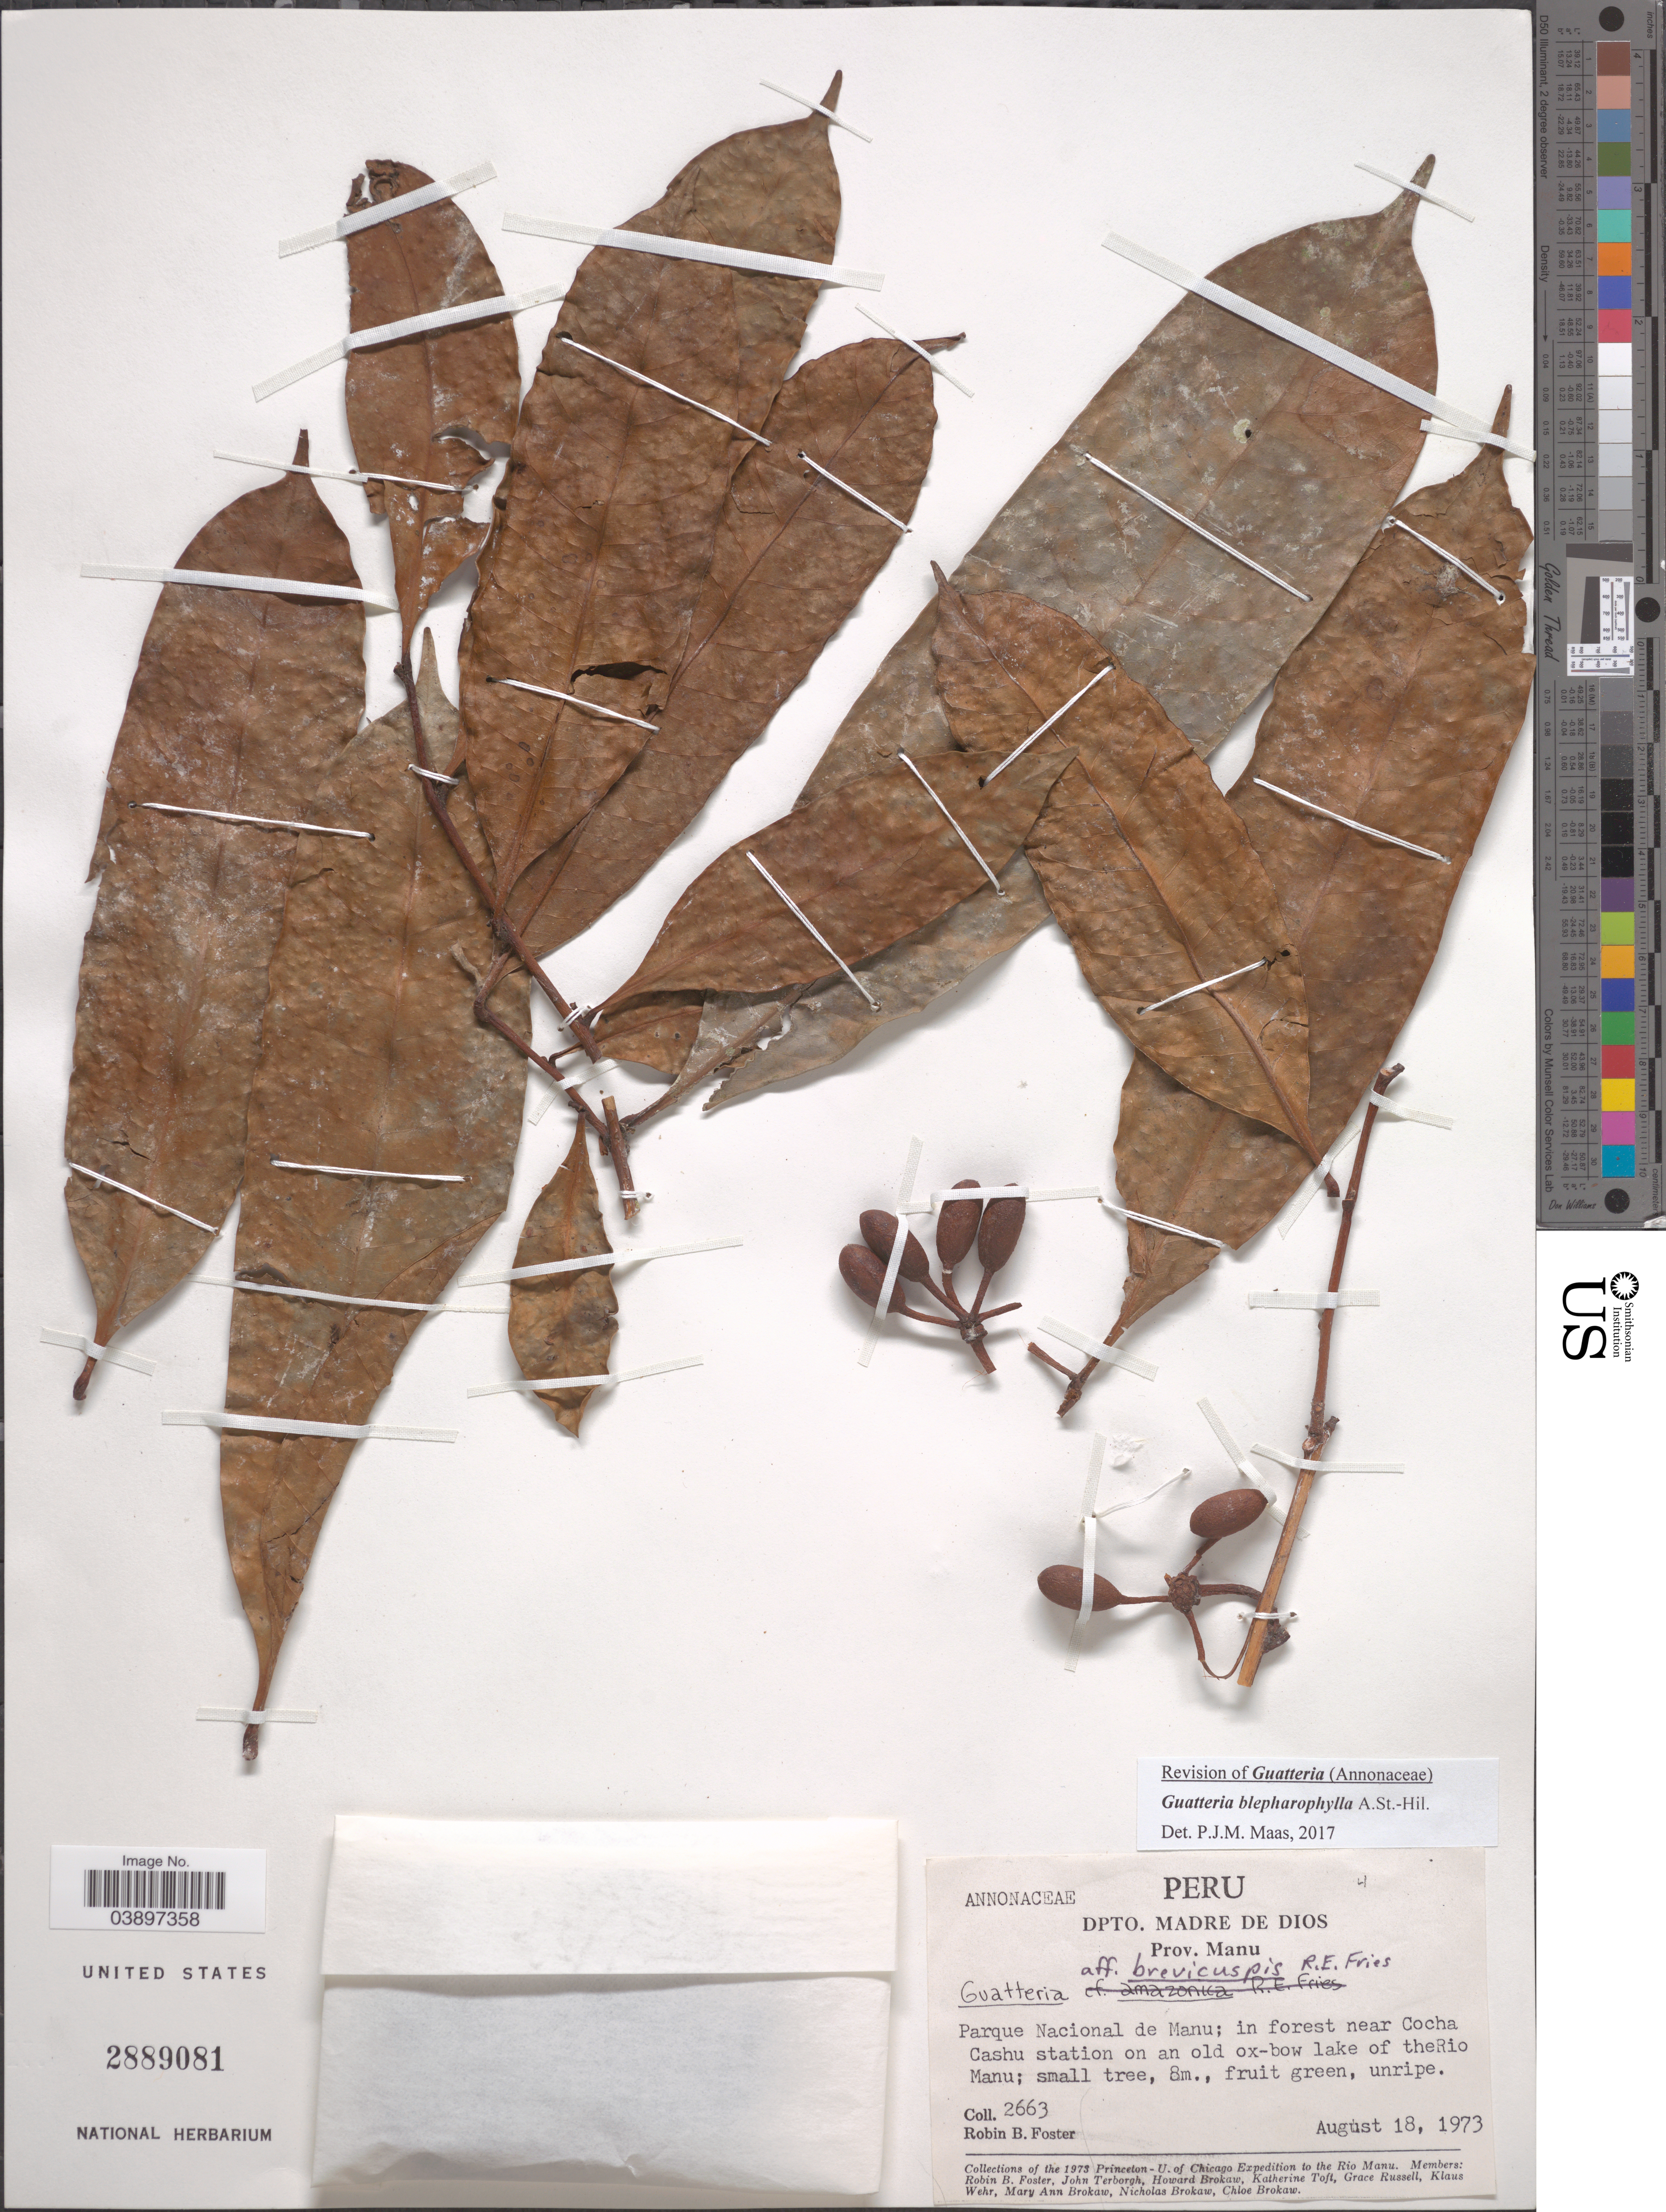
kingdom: Plantae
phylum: Tracheophyta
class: Magnoliopsida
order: Magnoliales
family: Annonaceae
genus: Guatteria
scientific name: Guatteria blepharophylla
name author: Mart.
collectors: R. B. Foster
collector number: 2663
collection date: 1973-08-18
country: Peru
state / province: Madre de Dios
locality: Dpto. Madre de Dios. Prov. Manu. Parque Nacional de Manu; in forest near Cocha Cashu station on an old ox-bow lake of the Rio Manu.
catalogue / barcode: US 2889081